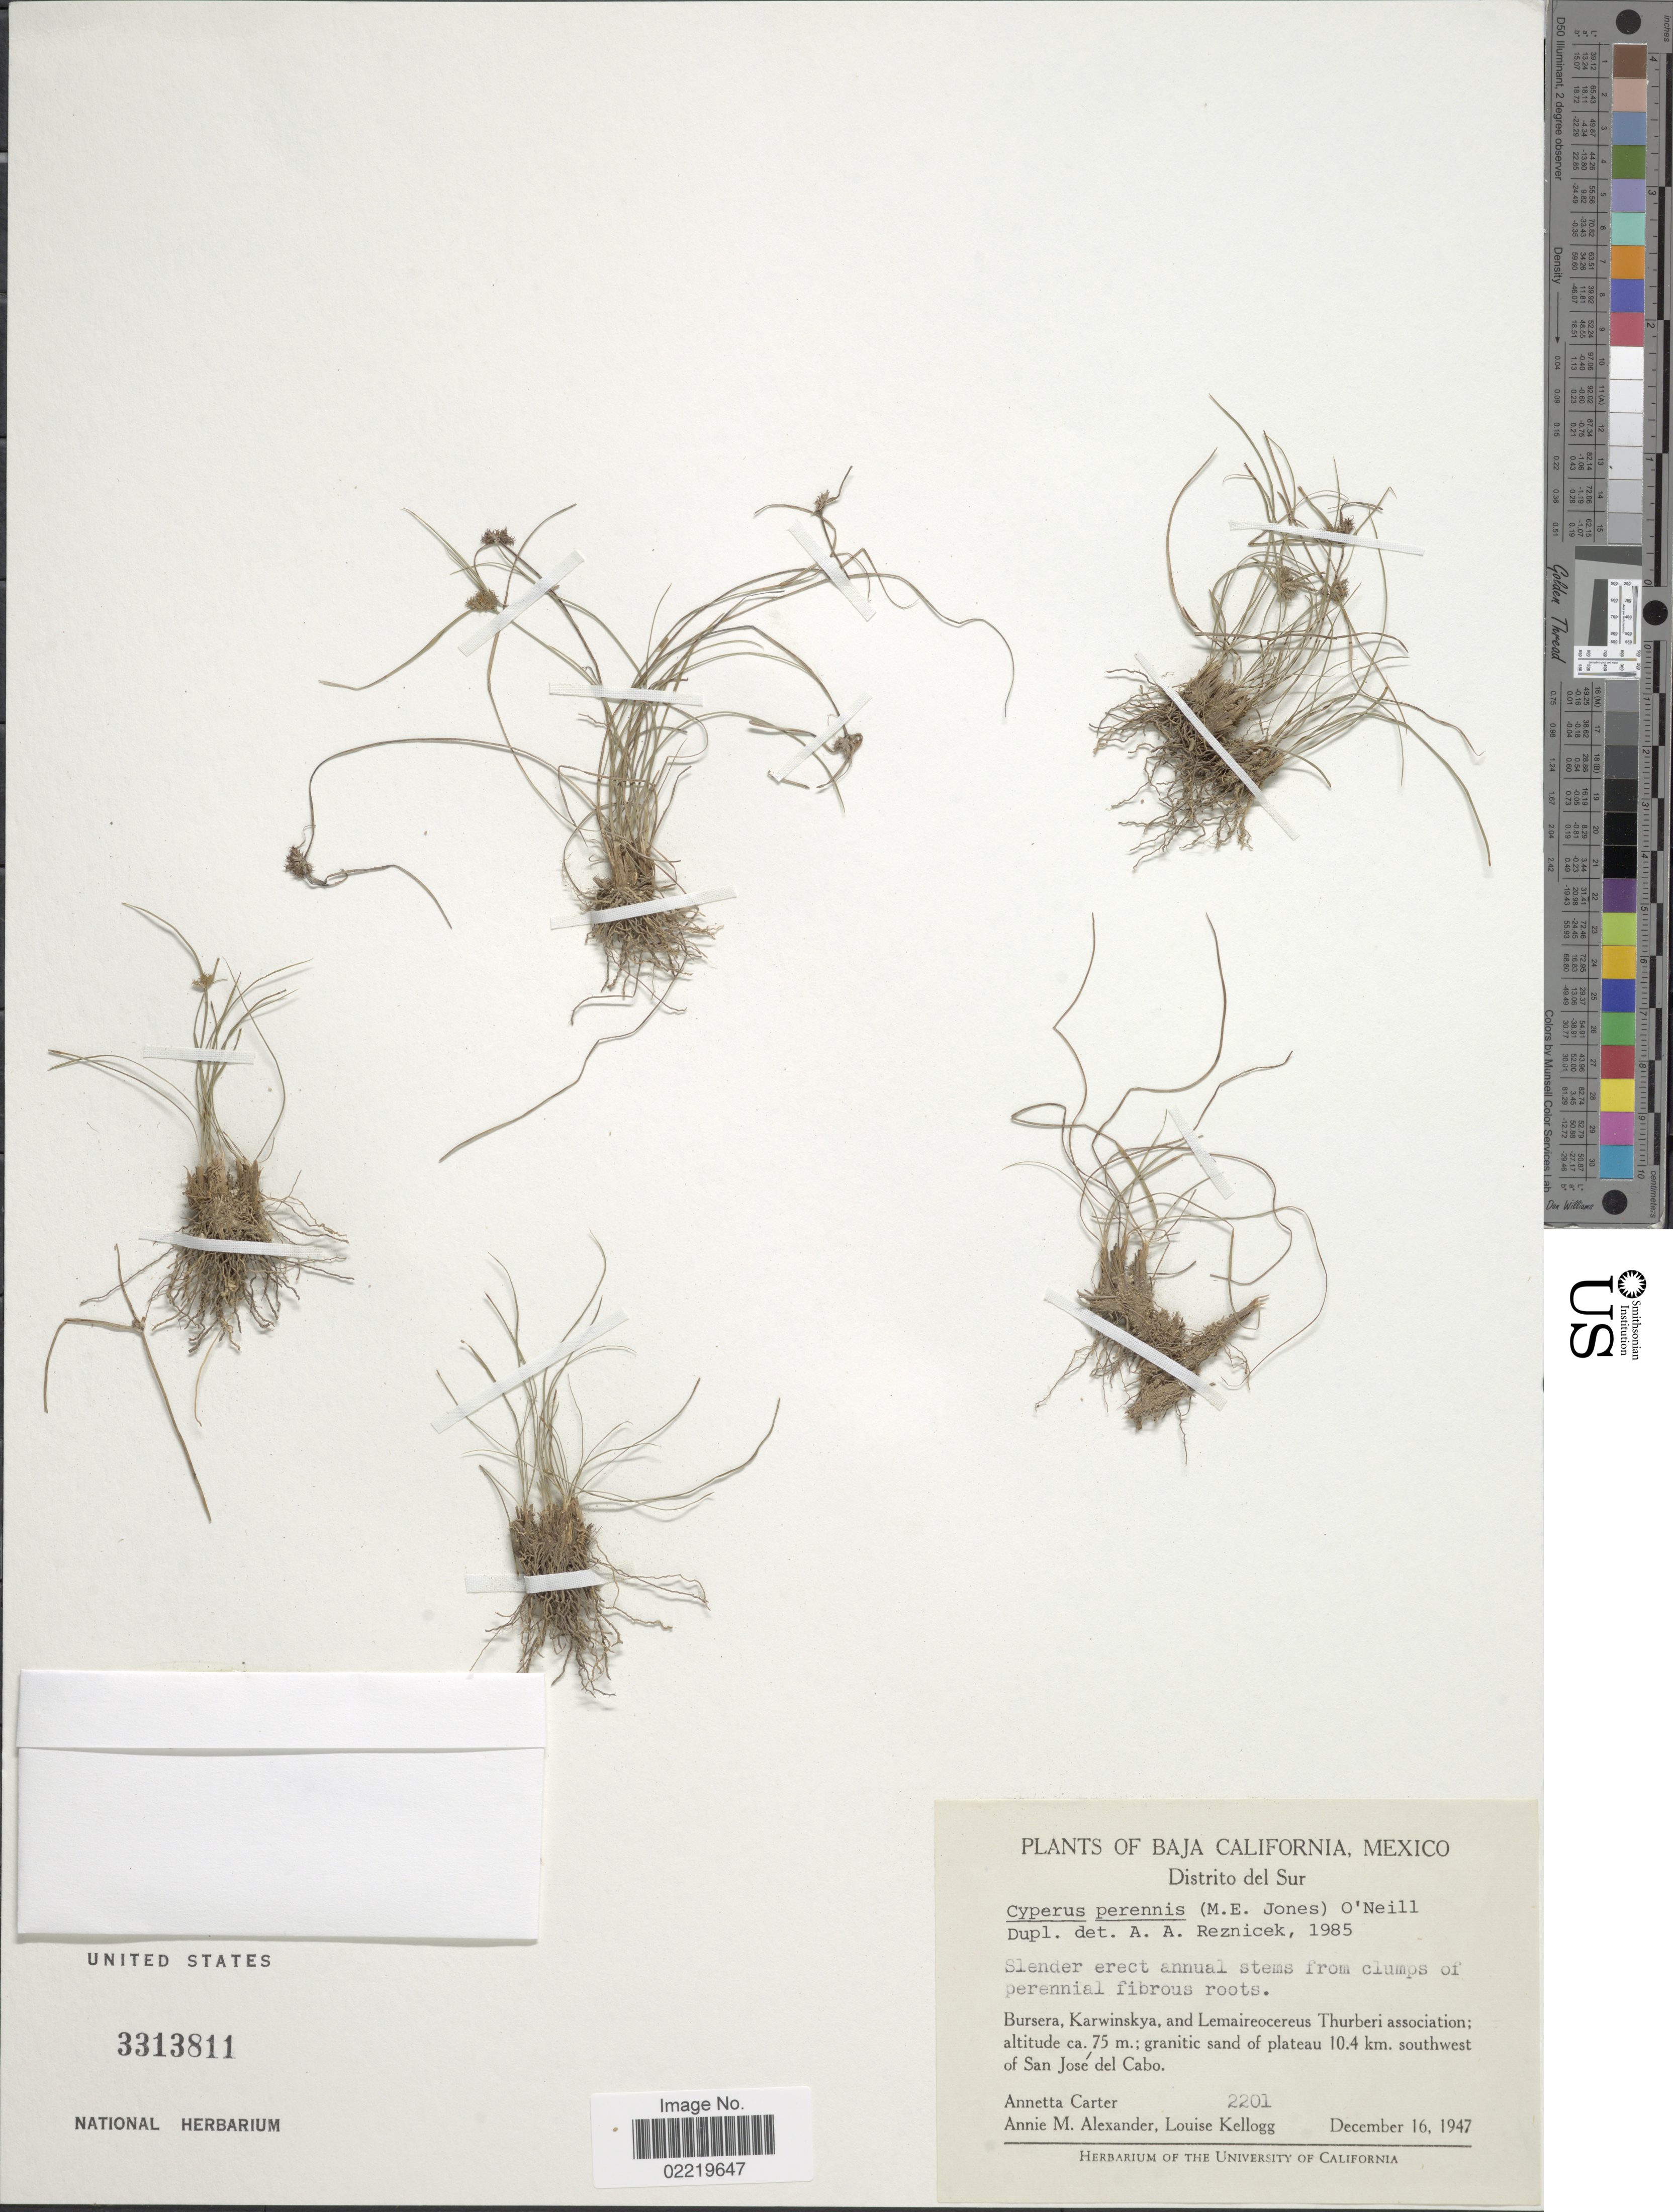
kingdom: Plantae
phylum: Tracheophyta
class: Liliopsida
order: Poales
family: Cyperaceae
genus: Cyperus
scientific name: Cyperus perennis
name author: (M.E. Jones) O'Neill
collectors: A. Carter, A. M. Alexander & L. Kellogg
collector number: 2201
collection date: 1947-12-16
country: Mexico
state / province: Baja California Sur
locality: Distrito del Sur, Bursera, Karwinskya, and Lemaireocereus Thurberi association; granitic sand of plateau 10.4 km southwest of San José del Cabo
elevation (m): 75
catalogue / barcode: US 3313811